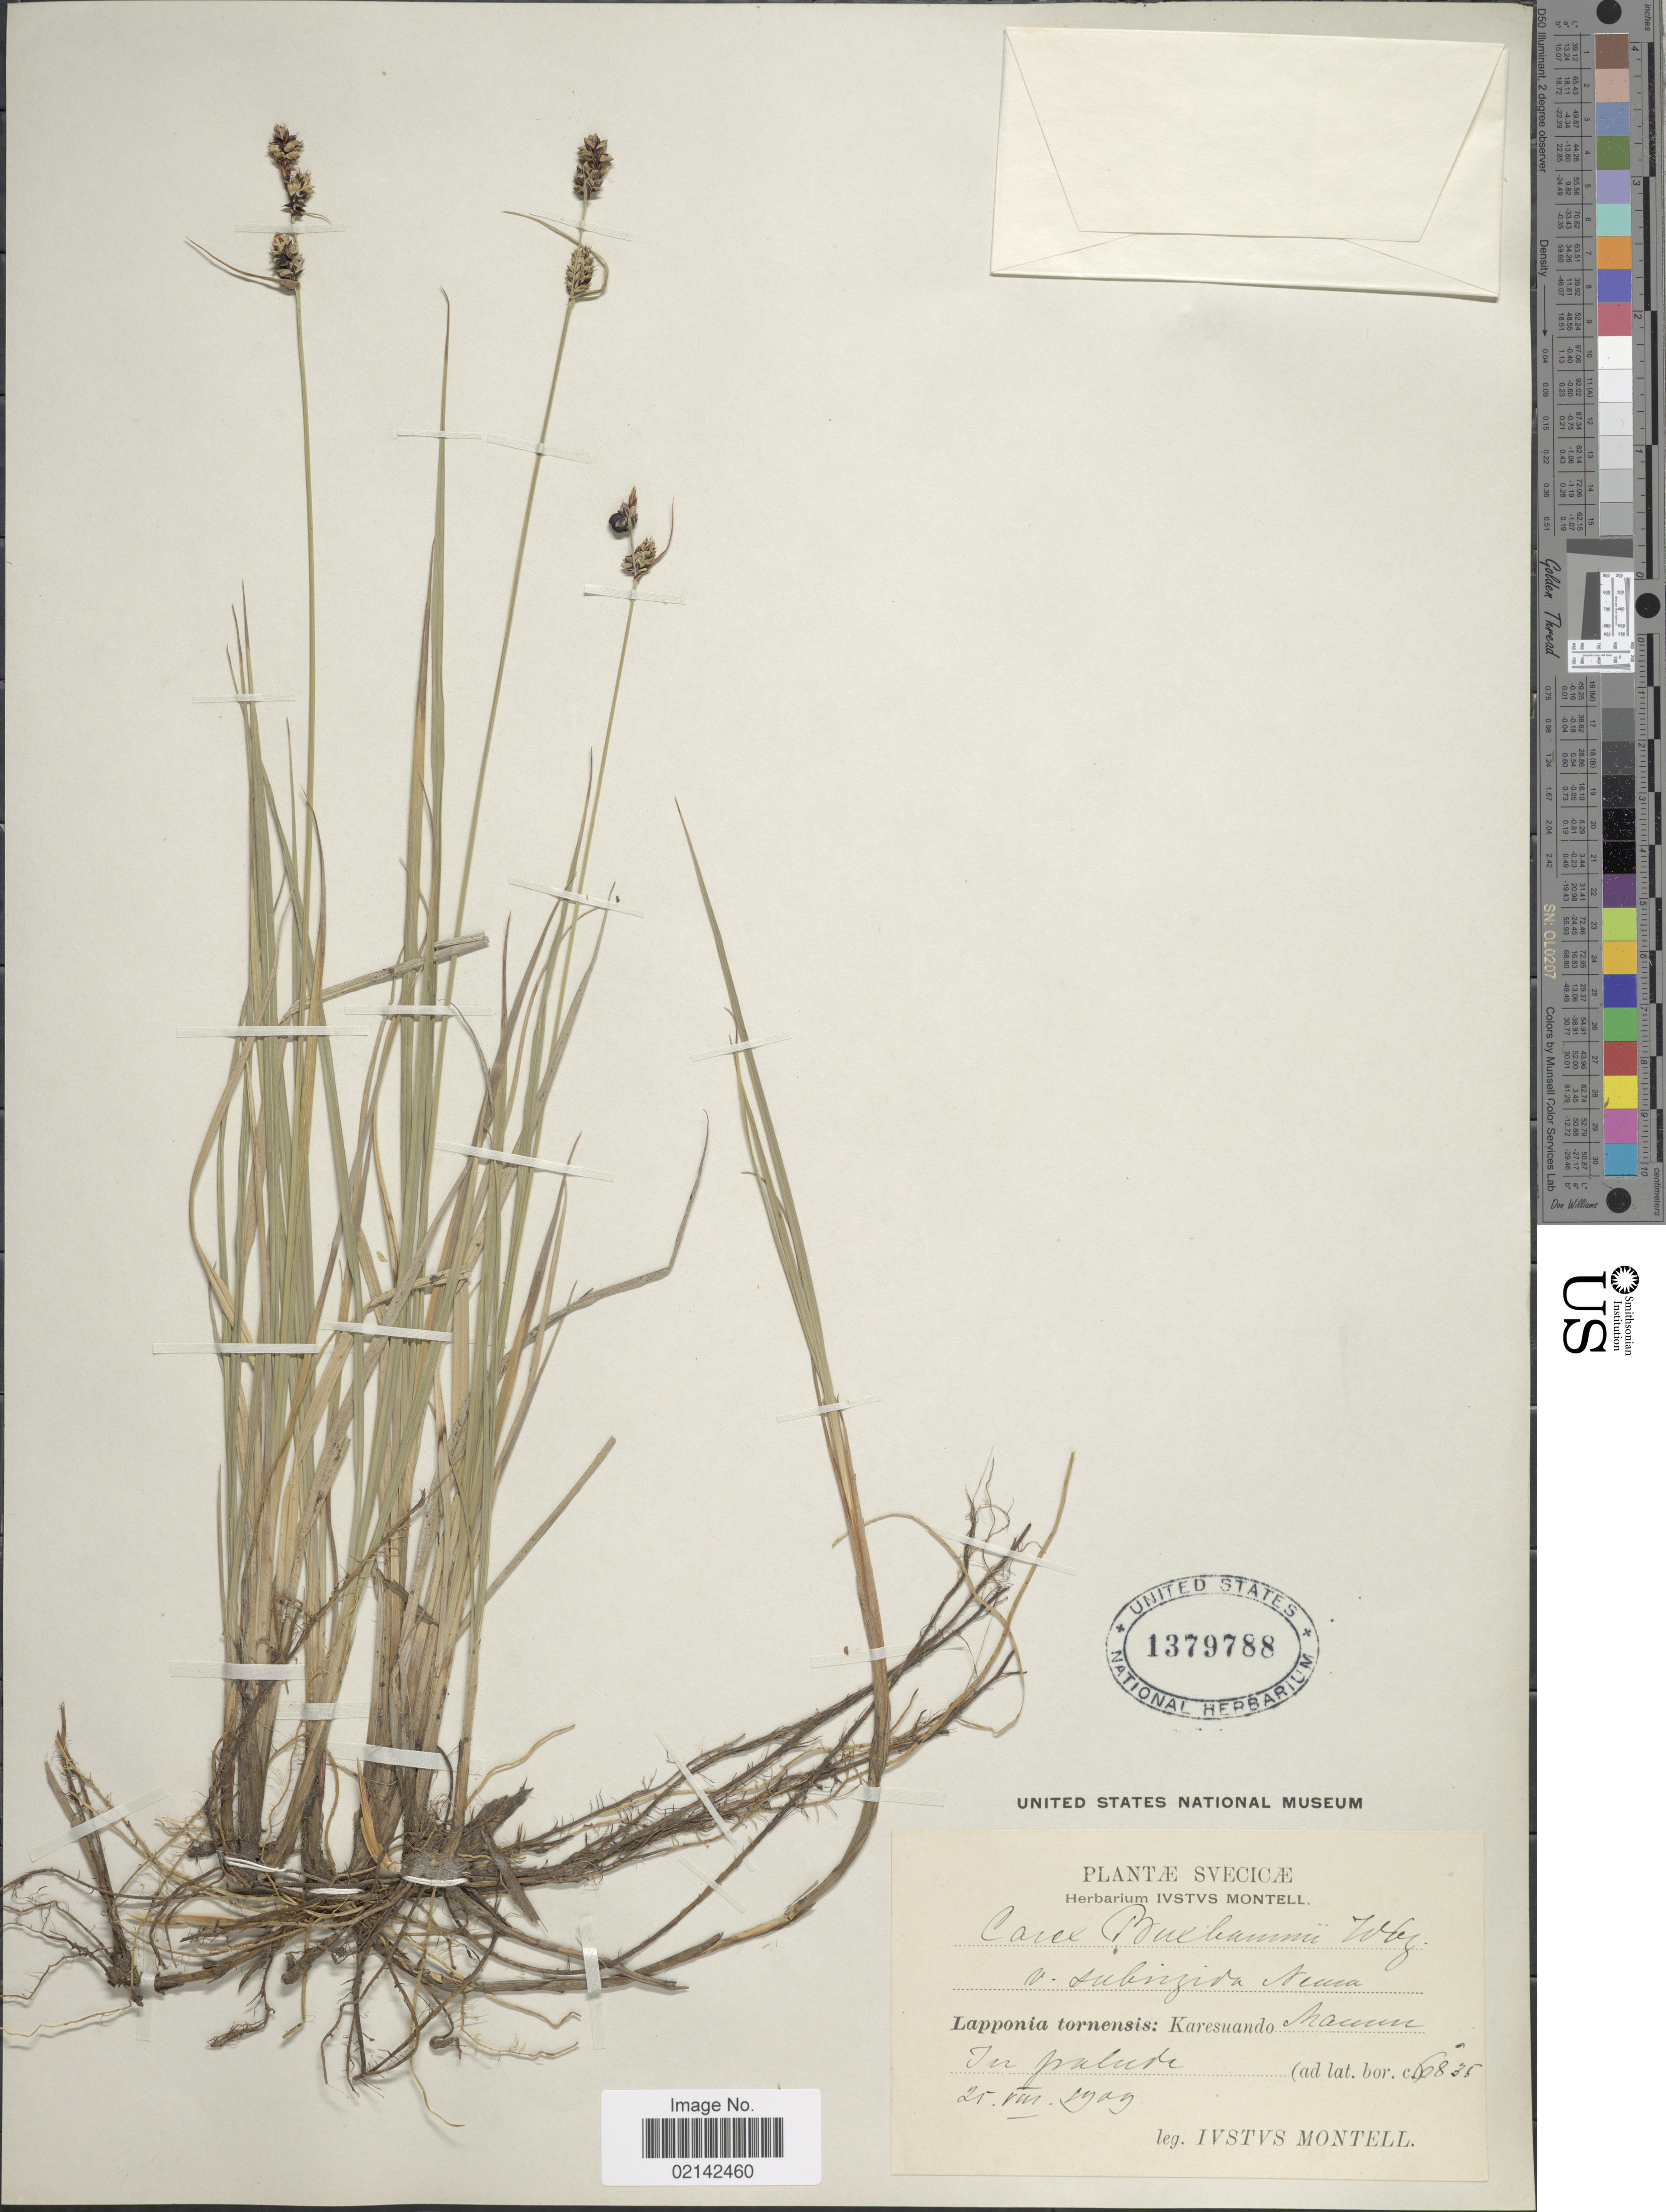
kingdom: Plantae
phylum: Tracheophyta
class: Liliopsida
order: Poales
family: Cyperaceae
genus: Carex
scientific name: Carex buxbaumii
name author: Wahlenb.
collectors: I. Montell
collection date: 1909-08-25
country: Sweden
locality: Svecicae, Lapponia tornensis: Karesuando Maunu in palude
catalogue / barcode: US 1379788